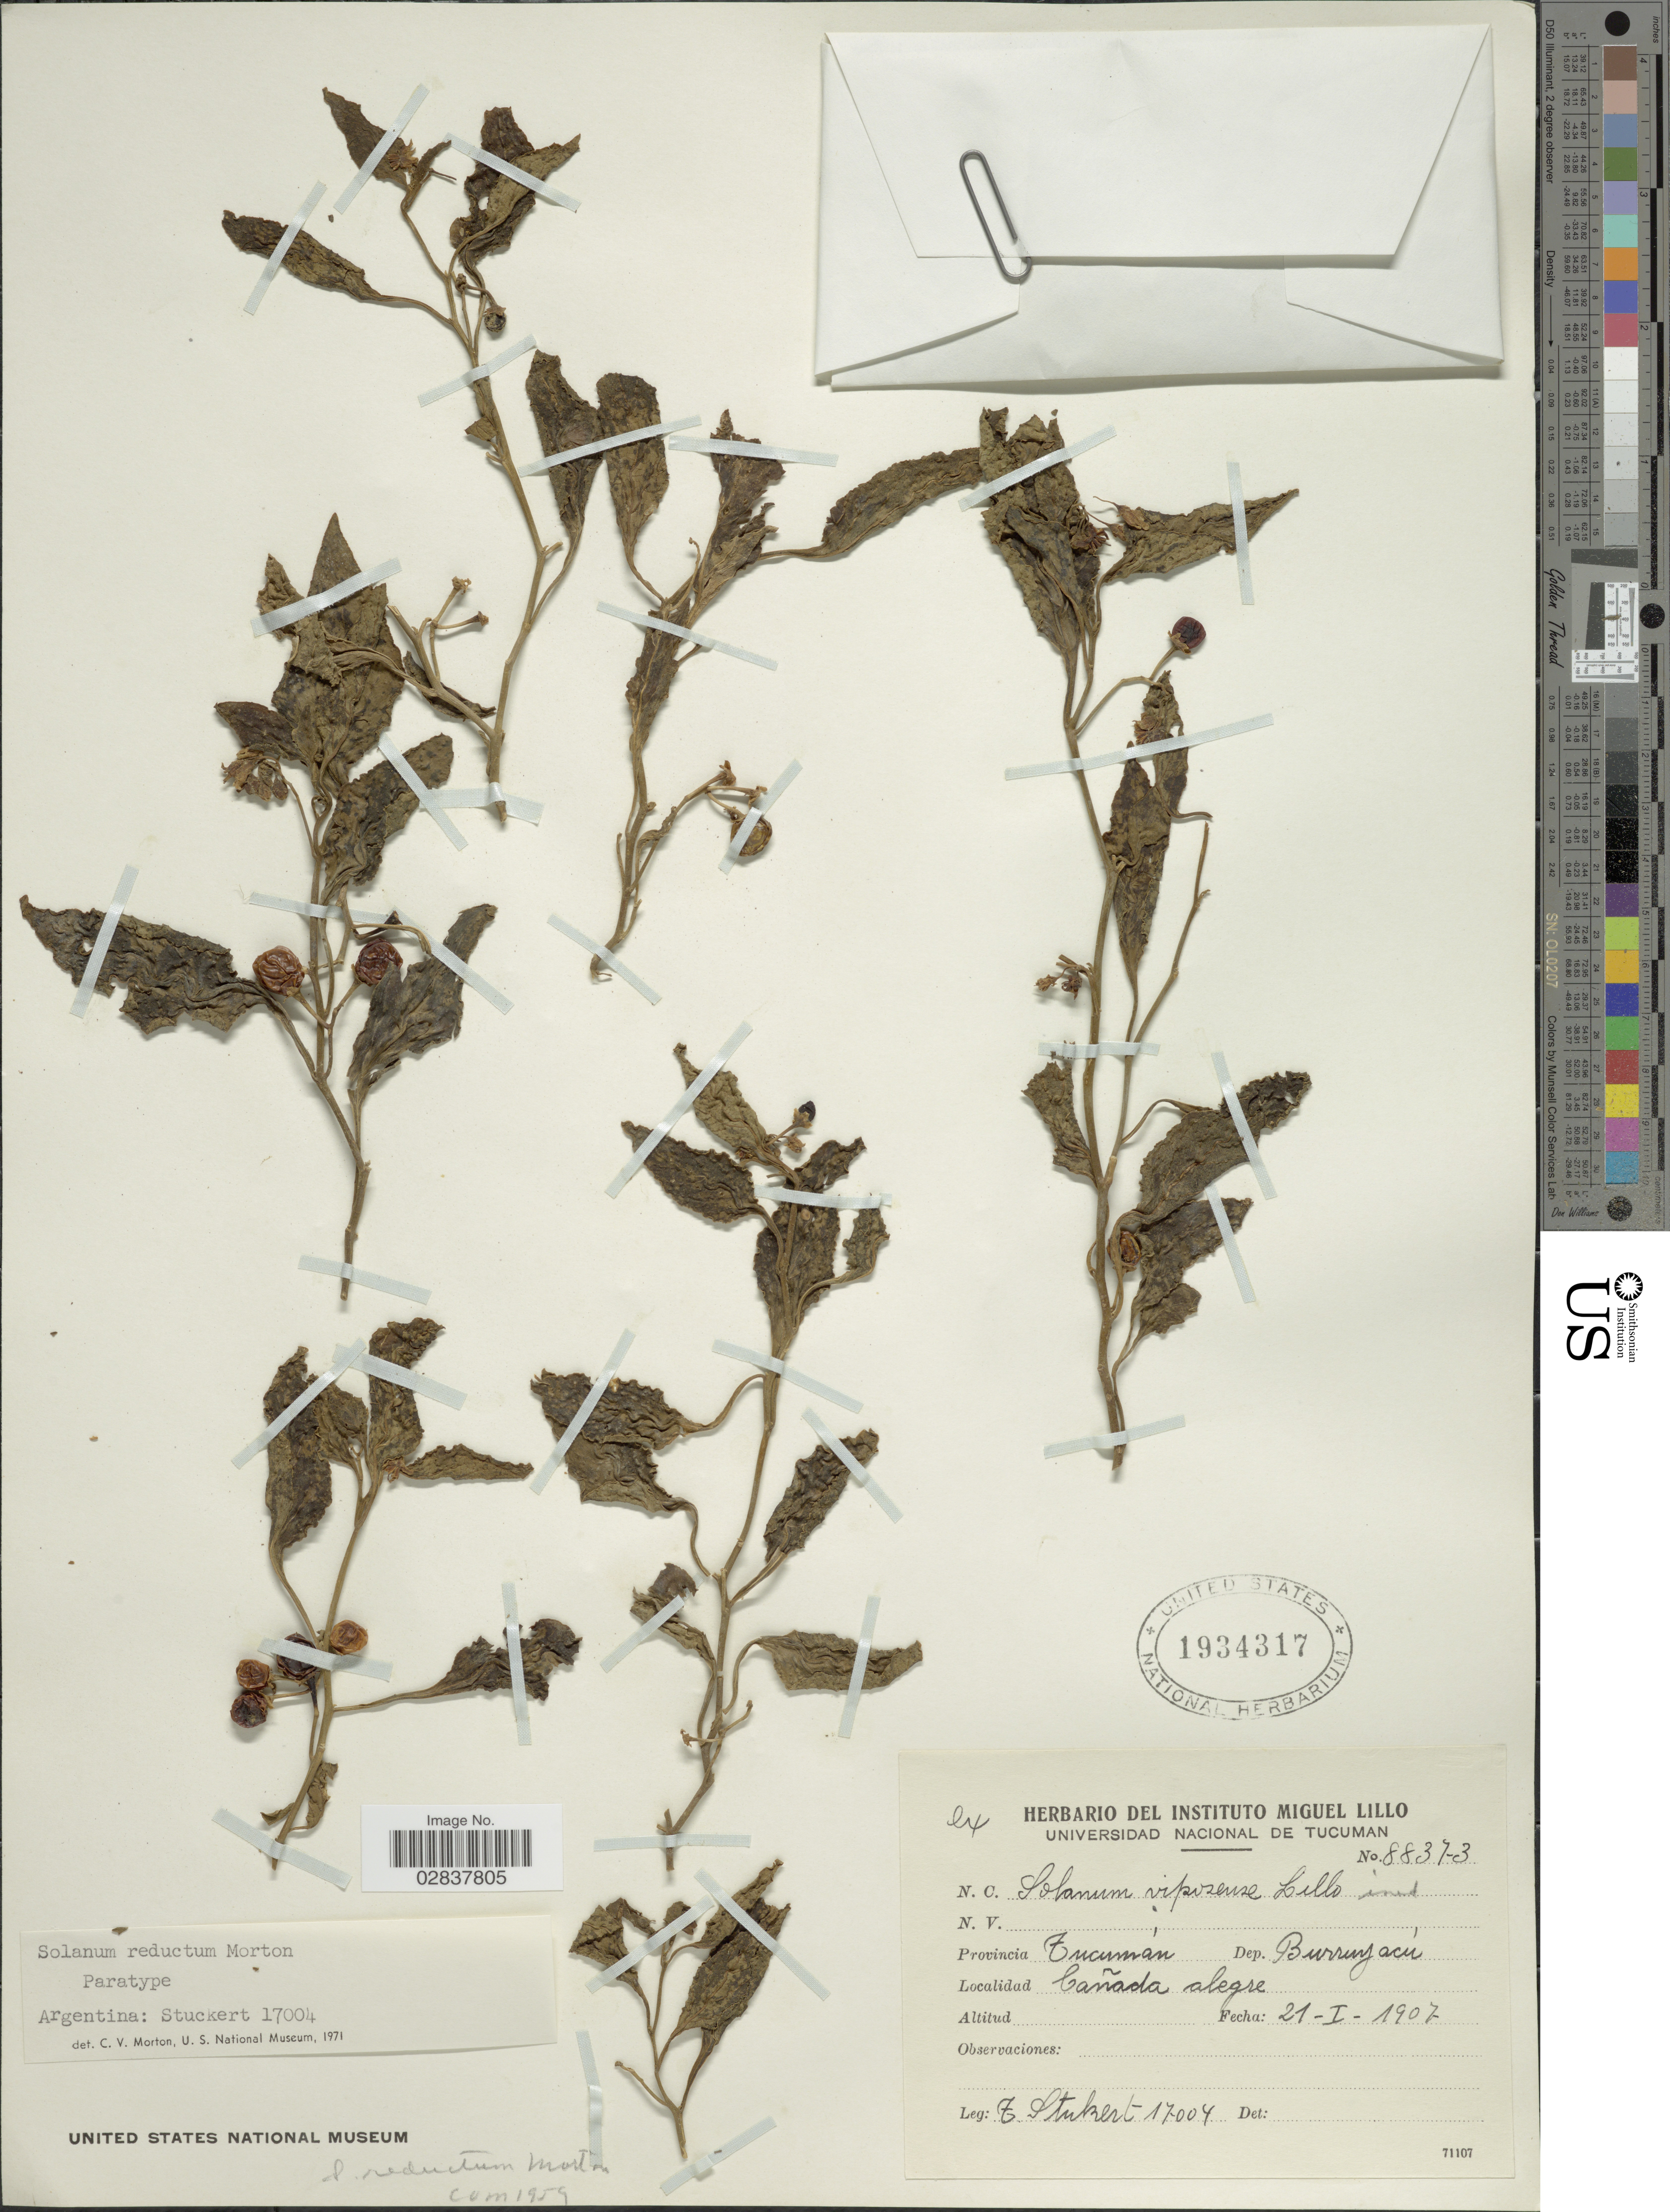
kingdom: Plantae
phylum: Tracheophyta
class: Magnoliopsida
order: Solanales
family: Solanaceae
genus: Solanum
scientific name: Solanum reductum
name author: C.V. Morton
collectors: T. Stukert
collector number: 17004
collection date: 1907-01-21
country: Argentina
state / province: Tucuman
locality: Dep. Burruyacú. Cañada alegre.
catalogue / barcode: US 1934317